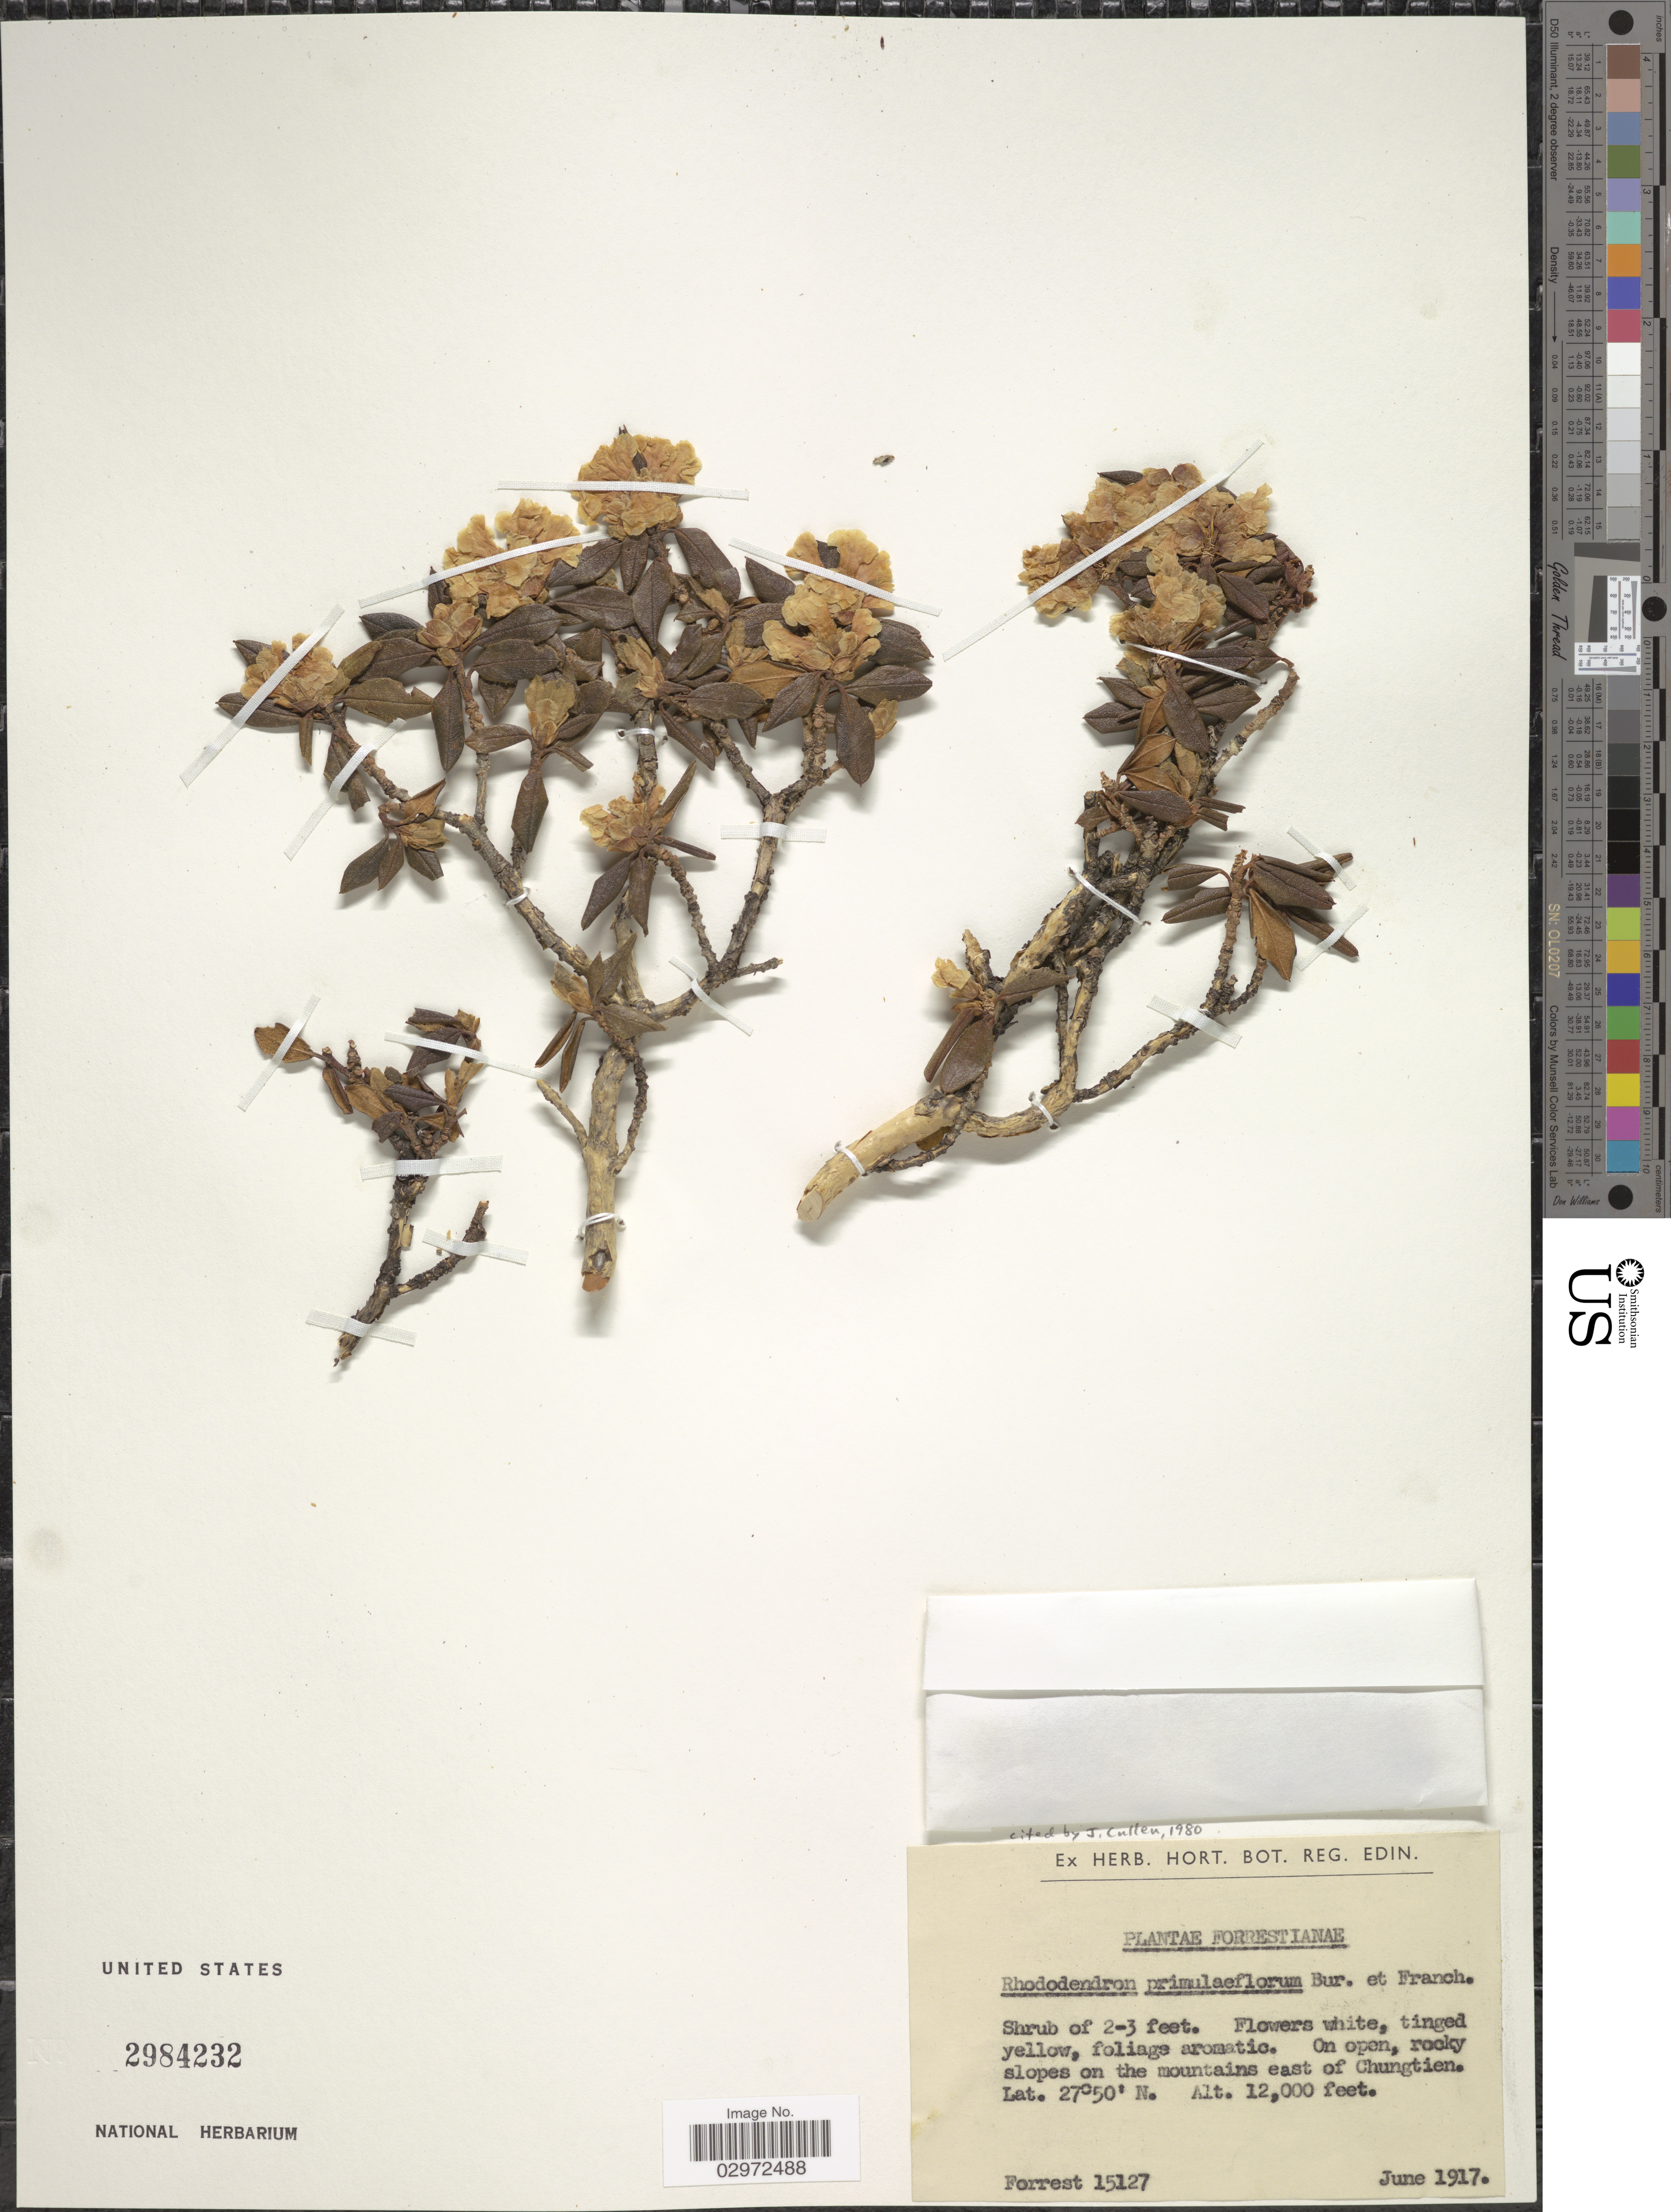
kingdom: Plantae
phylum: Tracheophyta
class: Magnoliopsida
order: Ericales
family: Ericaceae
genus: Rhododendron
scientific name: Rhododendron primuliflorum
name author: É. Bureau & Franch.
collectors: -. Forrest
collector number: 15127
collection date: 1917-06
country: China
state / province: Yunnan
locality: On open, rocky slopes on the mountains east of Chungtien.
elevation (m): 3658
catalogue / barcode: US 2984232